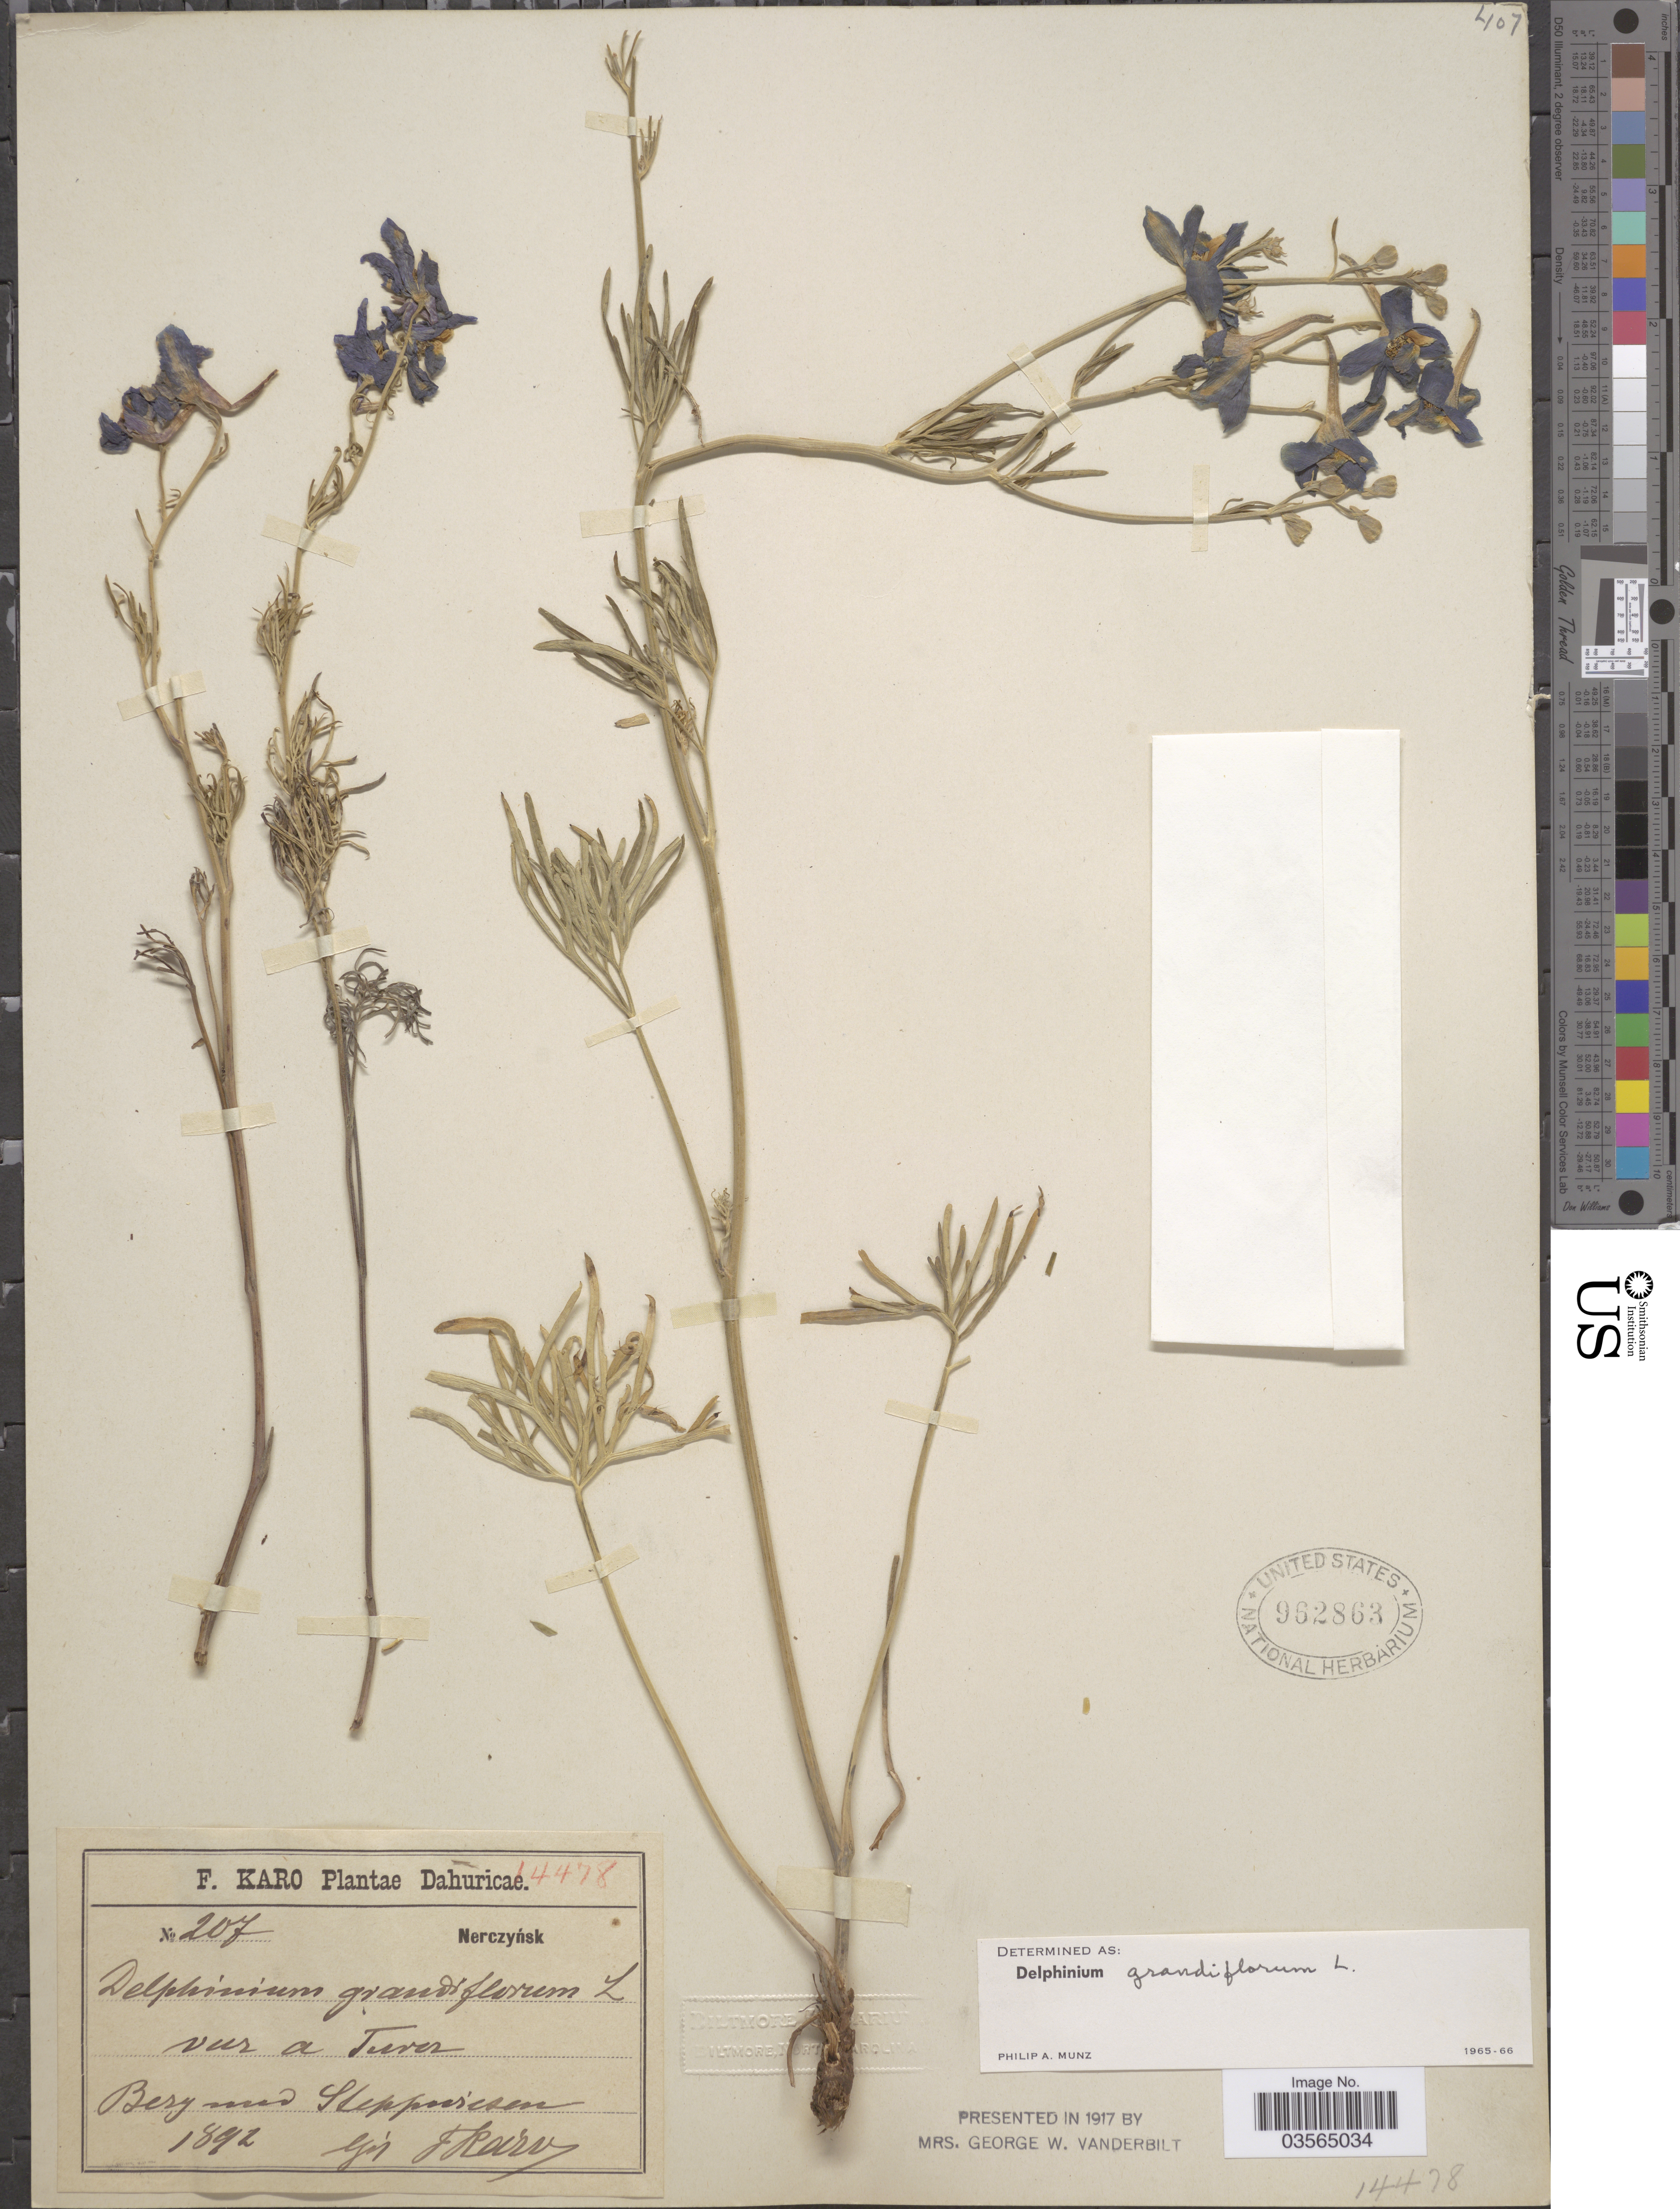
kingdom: Plantae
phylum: Tracheophyta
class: Magnoliopsida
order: Ranunculales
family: Ranunculaceae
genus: Delphinium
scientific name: Delphinium grandiflorum var. grandiflorum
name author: L.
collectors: F. Karo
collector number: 207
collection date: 1892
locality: Dahuricae. Bergmed Steppusisen. [interpreted]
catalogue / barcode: US 962863